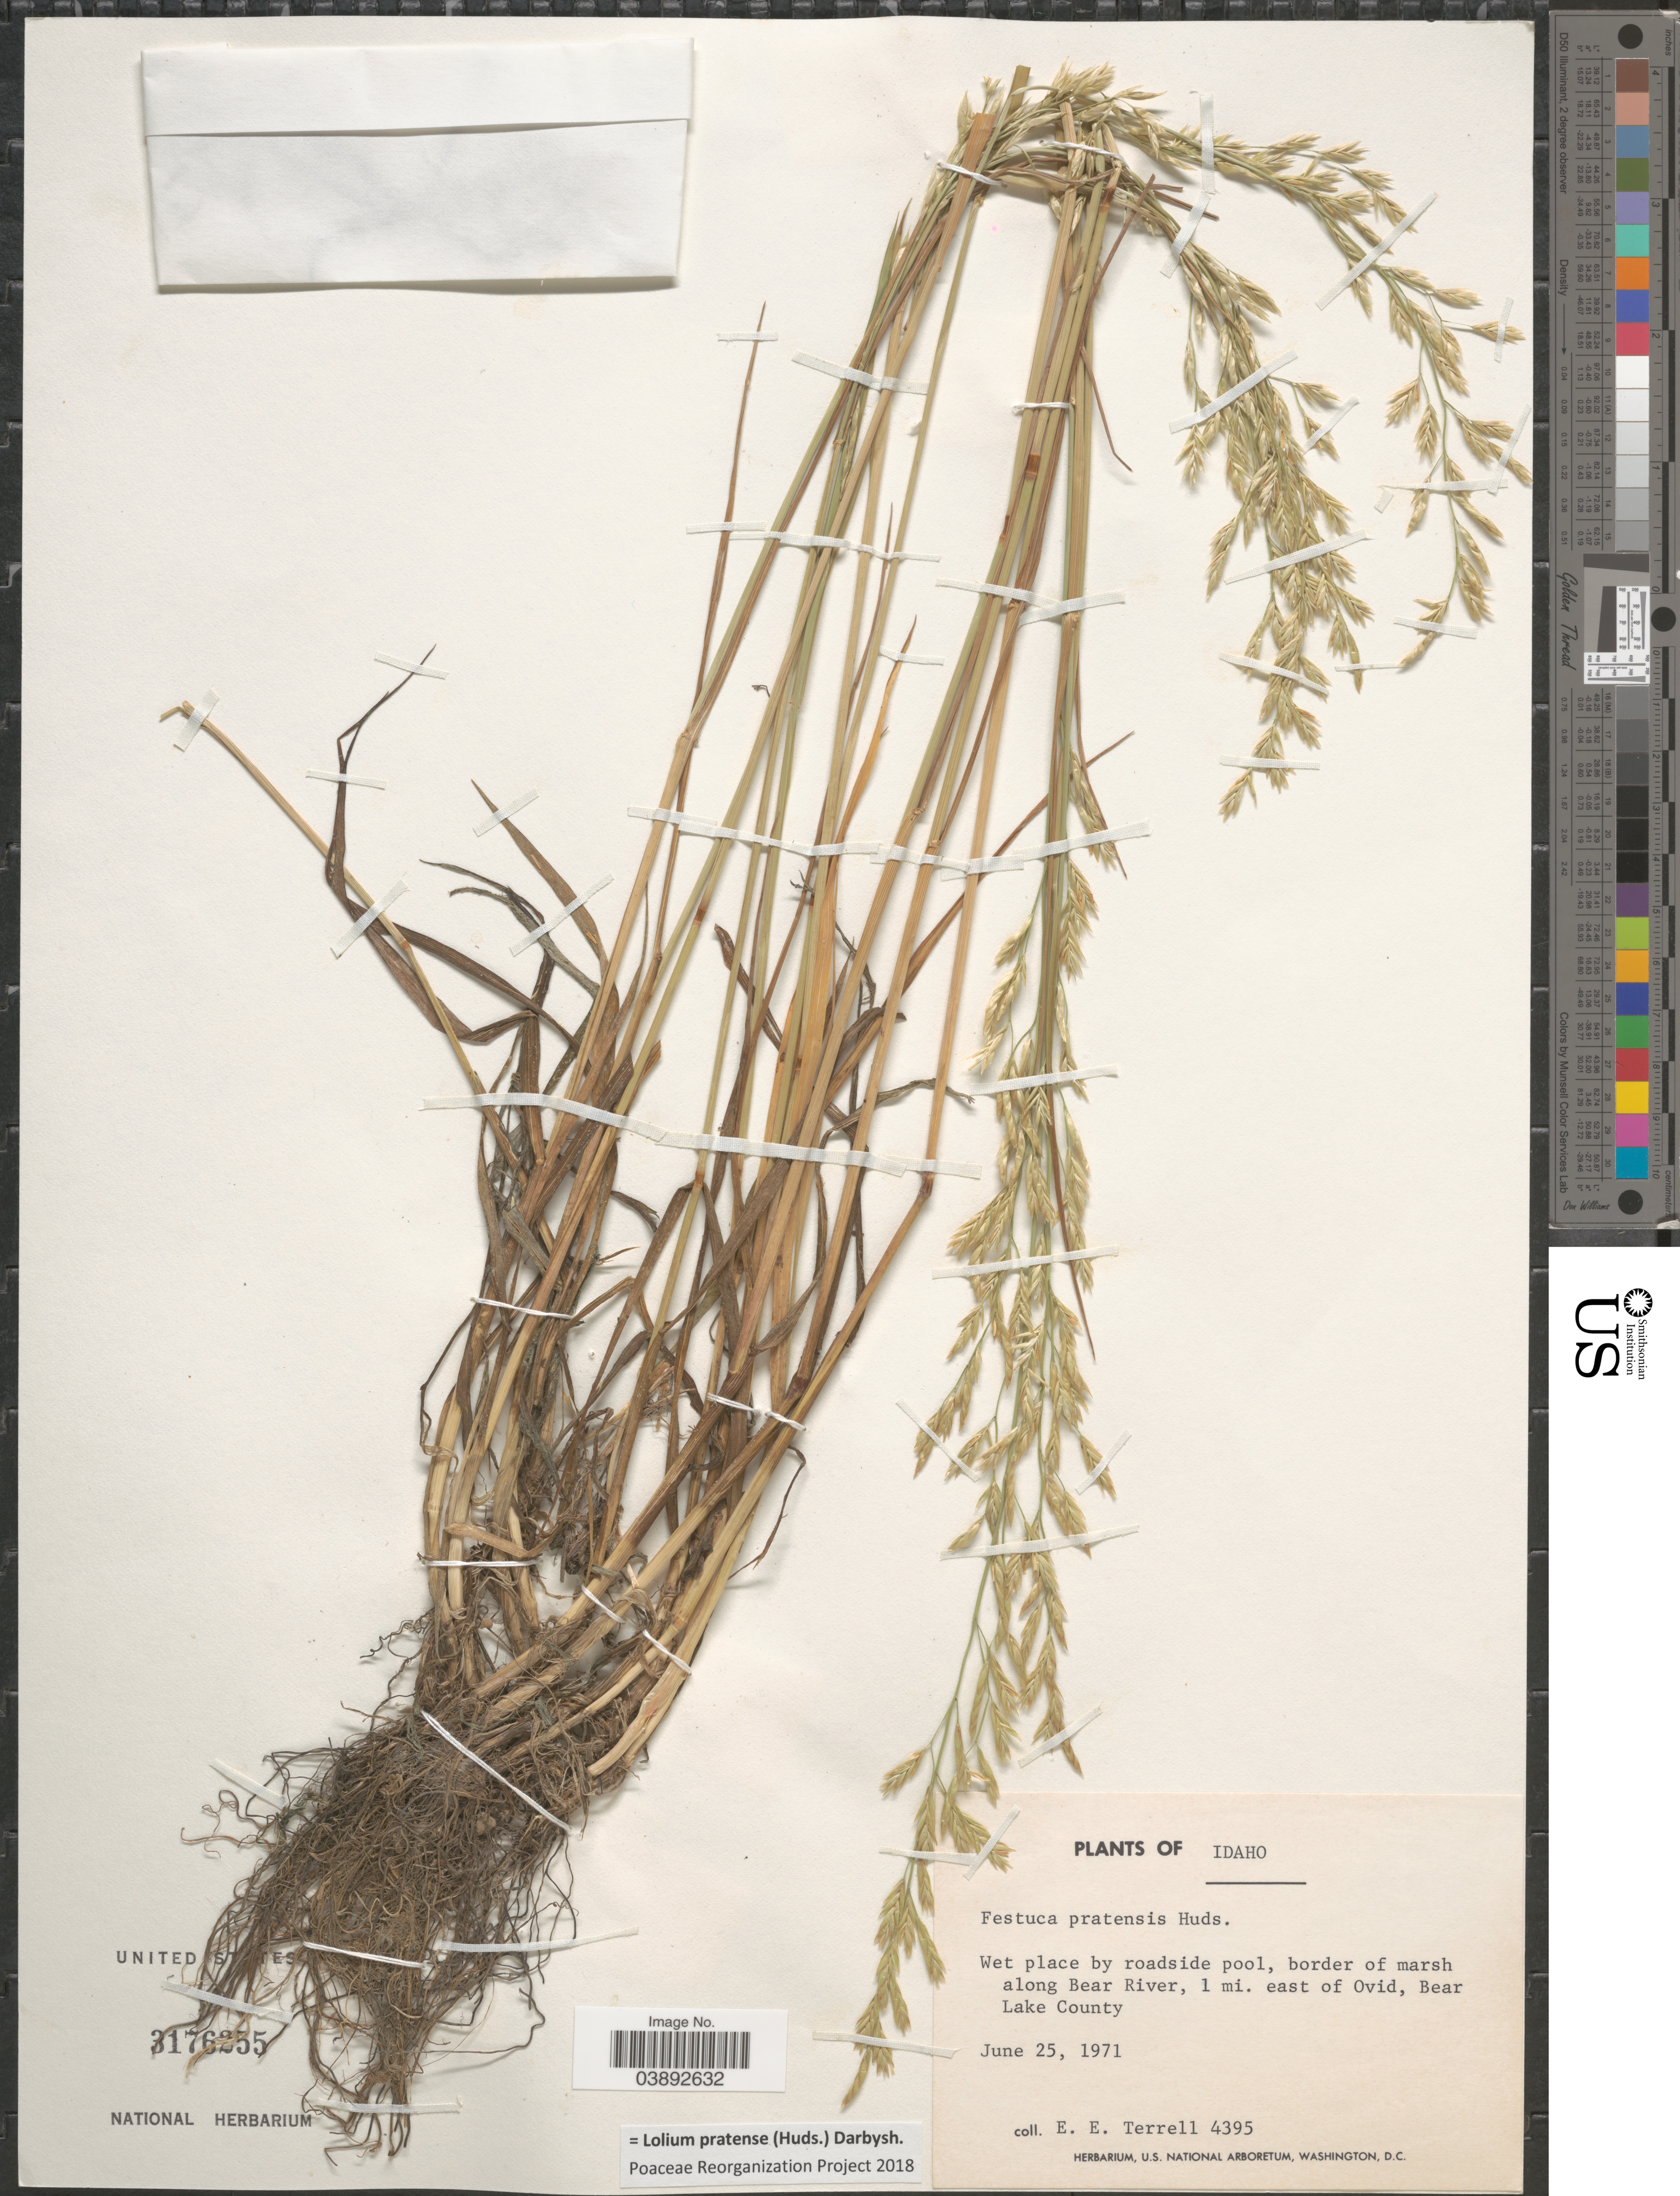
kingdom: Plantae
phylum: Tracheophyta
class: Liliopsida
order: Poales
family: Poaceae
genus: Lolium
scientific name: Lolium pratense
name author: (Huds.) Darbysh.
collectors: E. E. Terrell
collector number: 4395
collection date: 1971-06-25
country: United States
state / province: Idaho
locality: Wet place by roadside pool, border of marsh along Bear River, 1 mi. east of Ovid, Bear Lake County.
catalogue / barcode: US 3176255